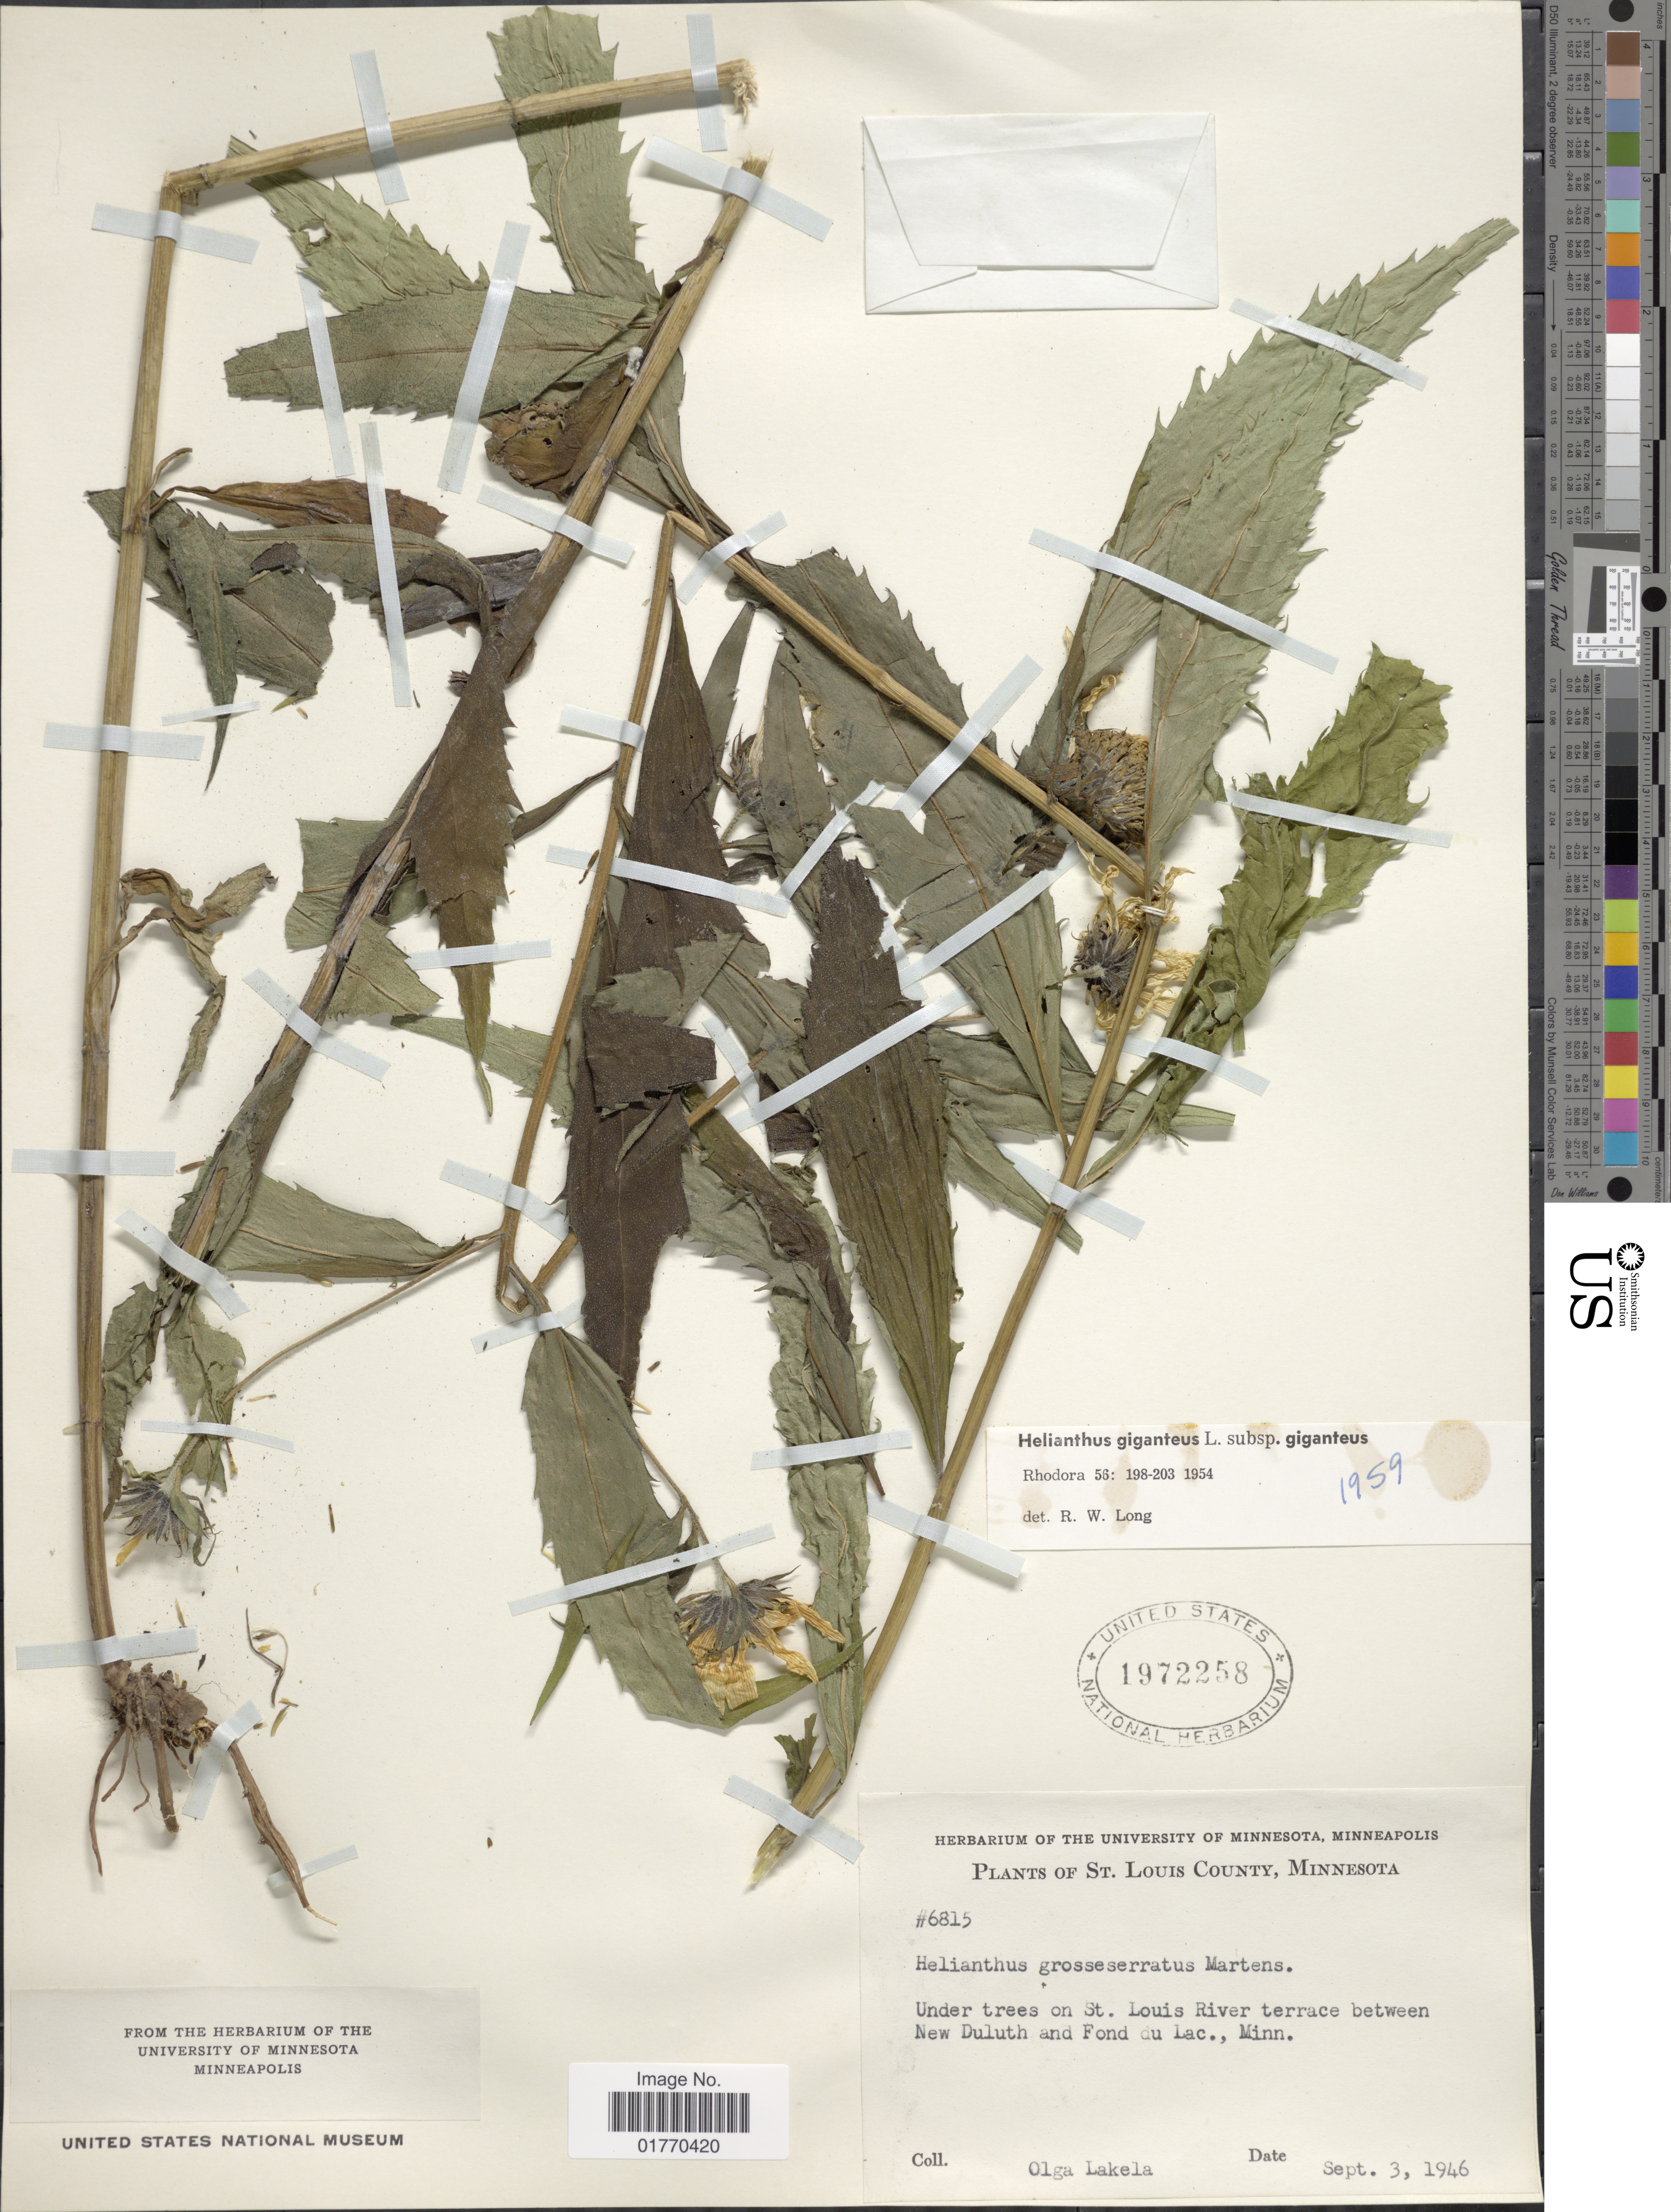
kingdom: Plantae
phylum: Tracheophyta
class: Magnoliopsida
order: Asterales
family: Asteraceae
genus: Helianthus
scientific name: Helianthus giganteus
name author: L.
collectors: O. K. Lakela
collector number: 6815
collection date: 1946-09-03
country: United States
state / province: Minnesota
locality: St. Louis County, Minnesota, Under trees on St. Louis River terrace between New Duluth and Fond du Lac., Minn.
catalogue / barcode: US 1972258